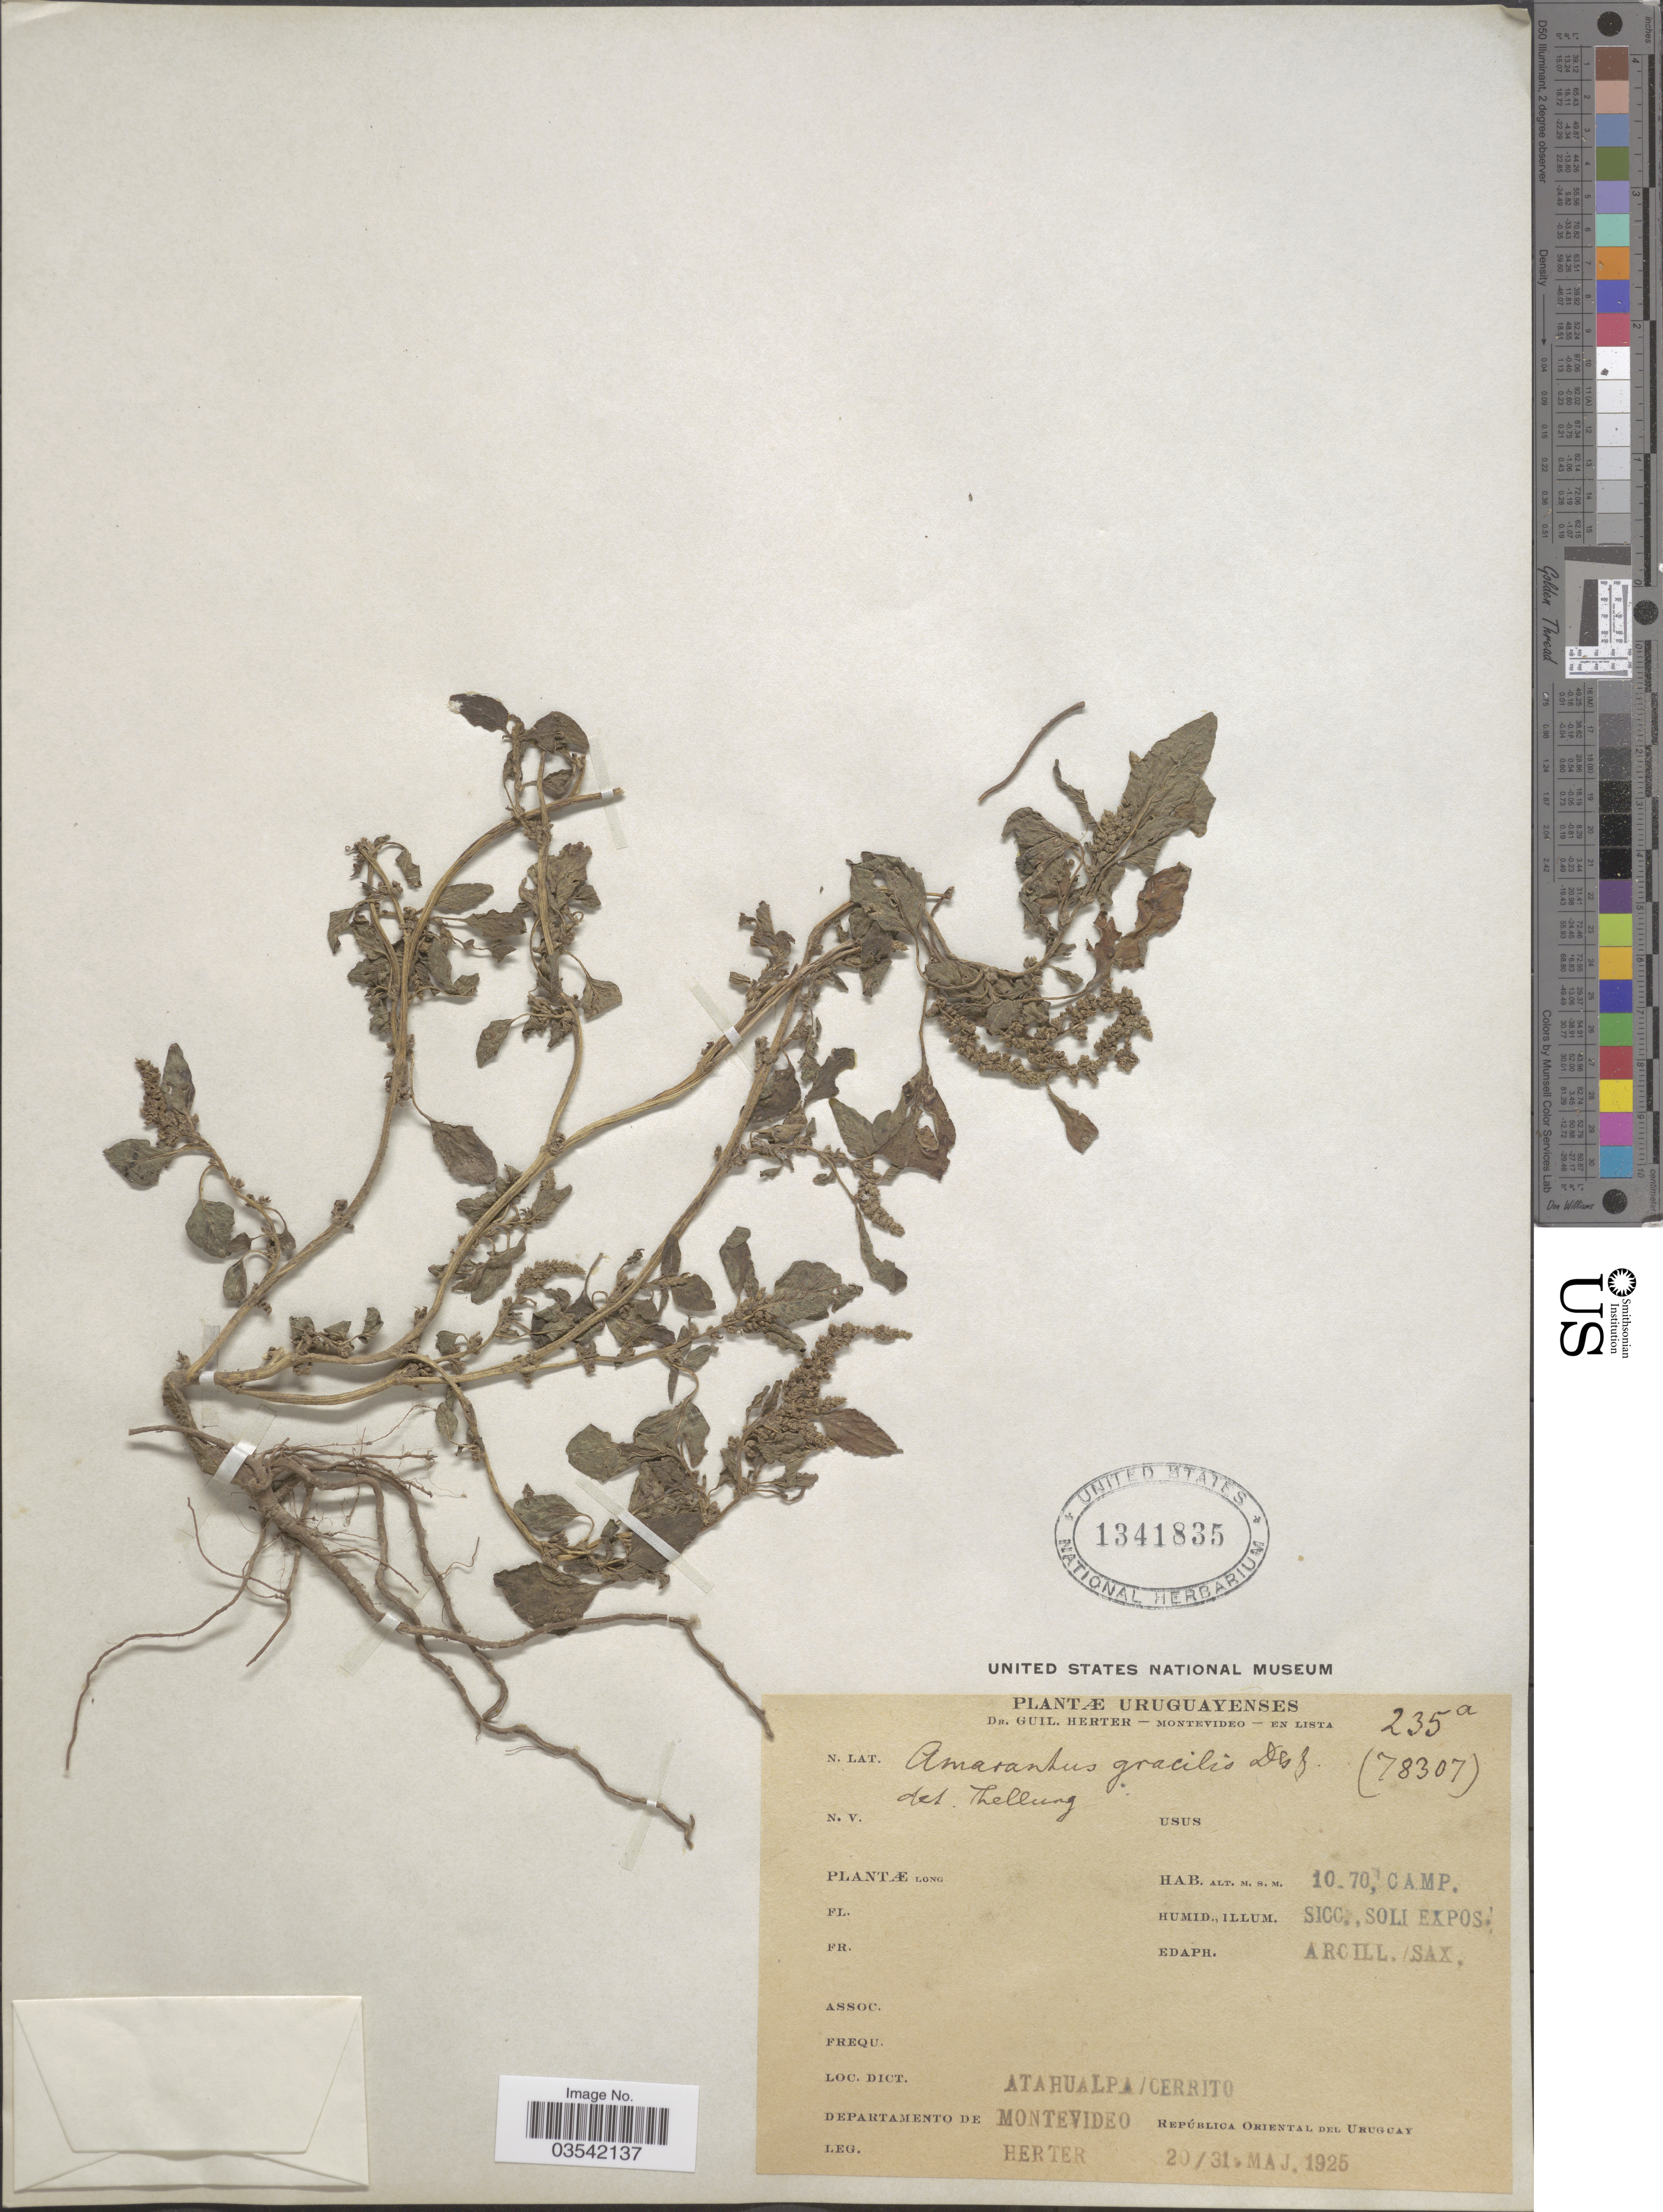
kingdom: Plantae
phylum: Tracheophyta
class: Magnoliopsida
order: Caryophyllales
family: Amaranthaceae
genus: Amaranthus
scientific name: Amaranthus viridis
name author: L.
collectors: G. Herter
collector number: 235a (78307)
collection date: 1925-05-20/1925-05-31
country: Uruguay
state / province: Montevideo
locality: Atahualpa/Cerrito. Departamento de Montevideo República Oriental del Uruguay.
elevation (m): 10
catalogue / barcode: US 1341835